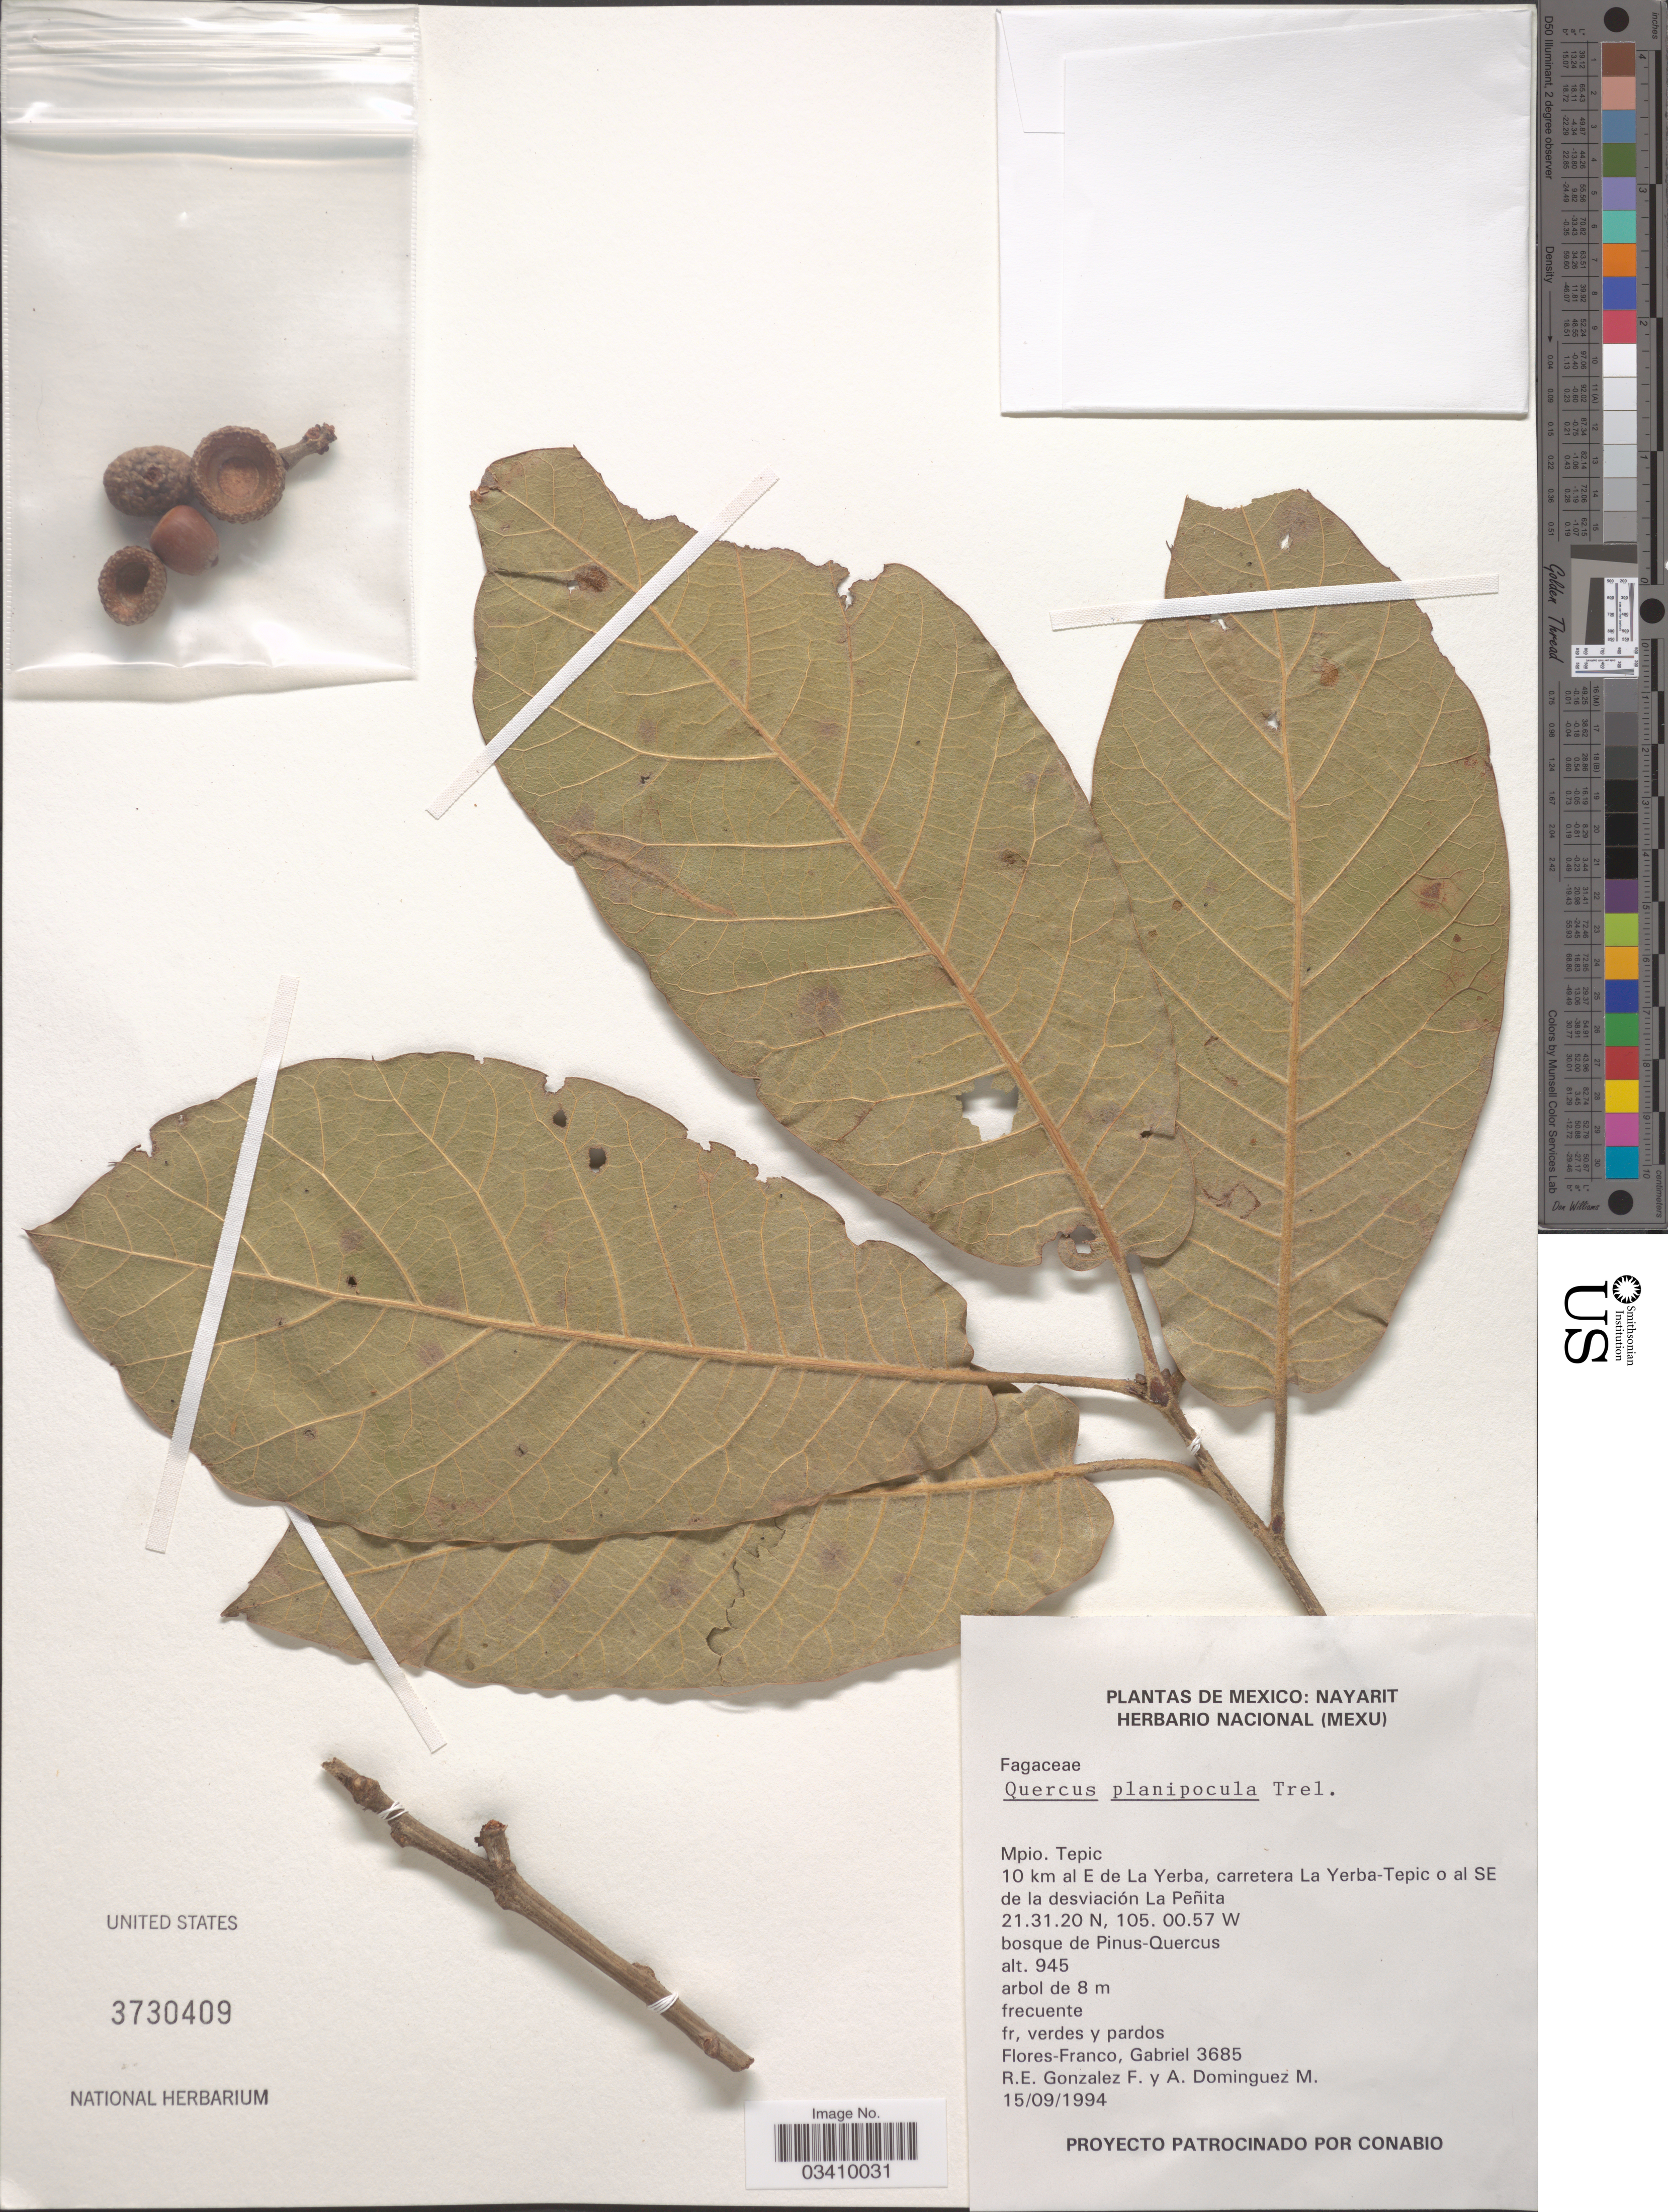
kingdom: Plantae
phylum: Tracheophyta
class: Magnoliopsida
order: Fagales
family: Fagaceae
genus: Quercus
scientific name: Quercus planipocula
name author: Trel.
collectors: G. Flores F., R. E. Gonzalez F. & A. Dominguez M.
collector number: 3685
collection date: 1994-09-15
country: Mexico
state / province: Nayarit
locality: Mpio. Tepic. 10 km al E de La Yerba, carretera La Yerba-Tepic o al SE de la desviación La Peñita.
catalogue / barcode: US 3730409